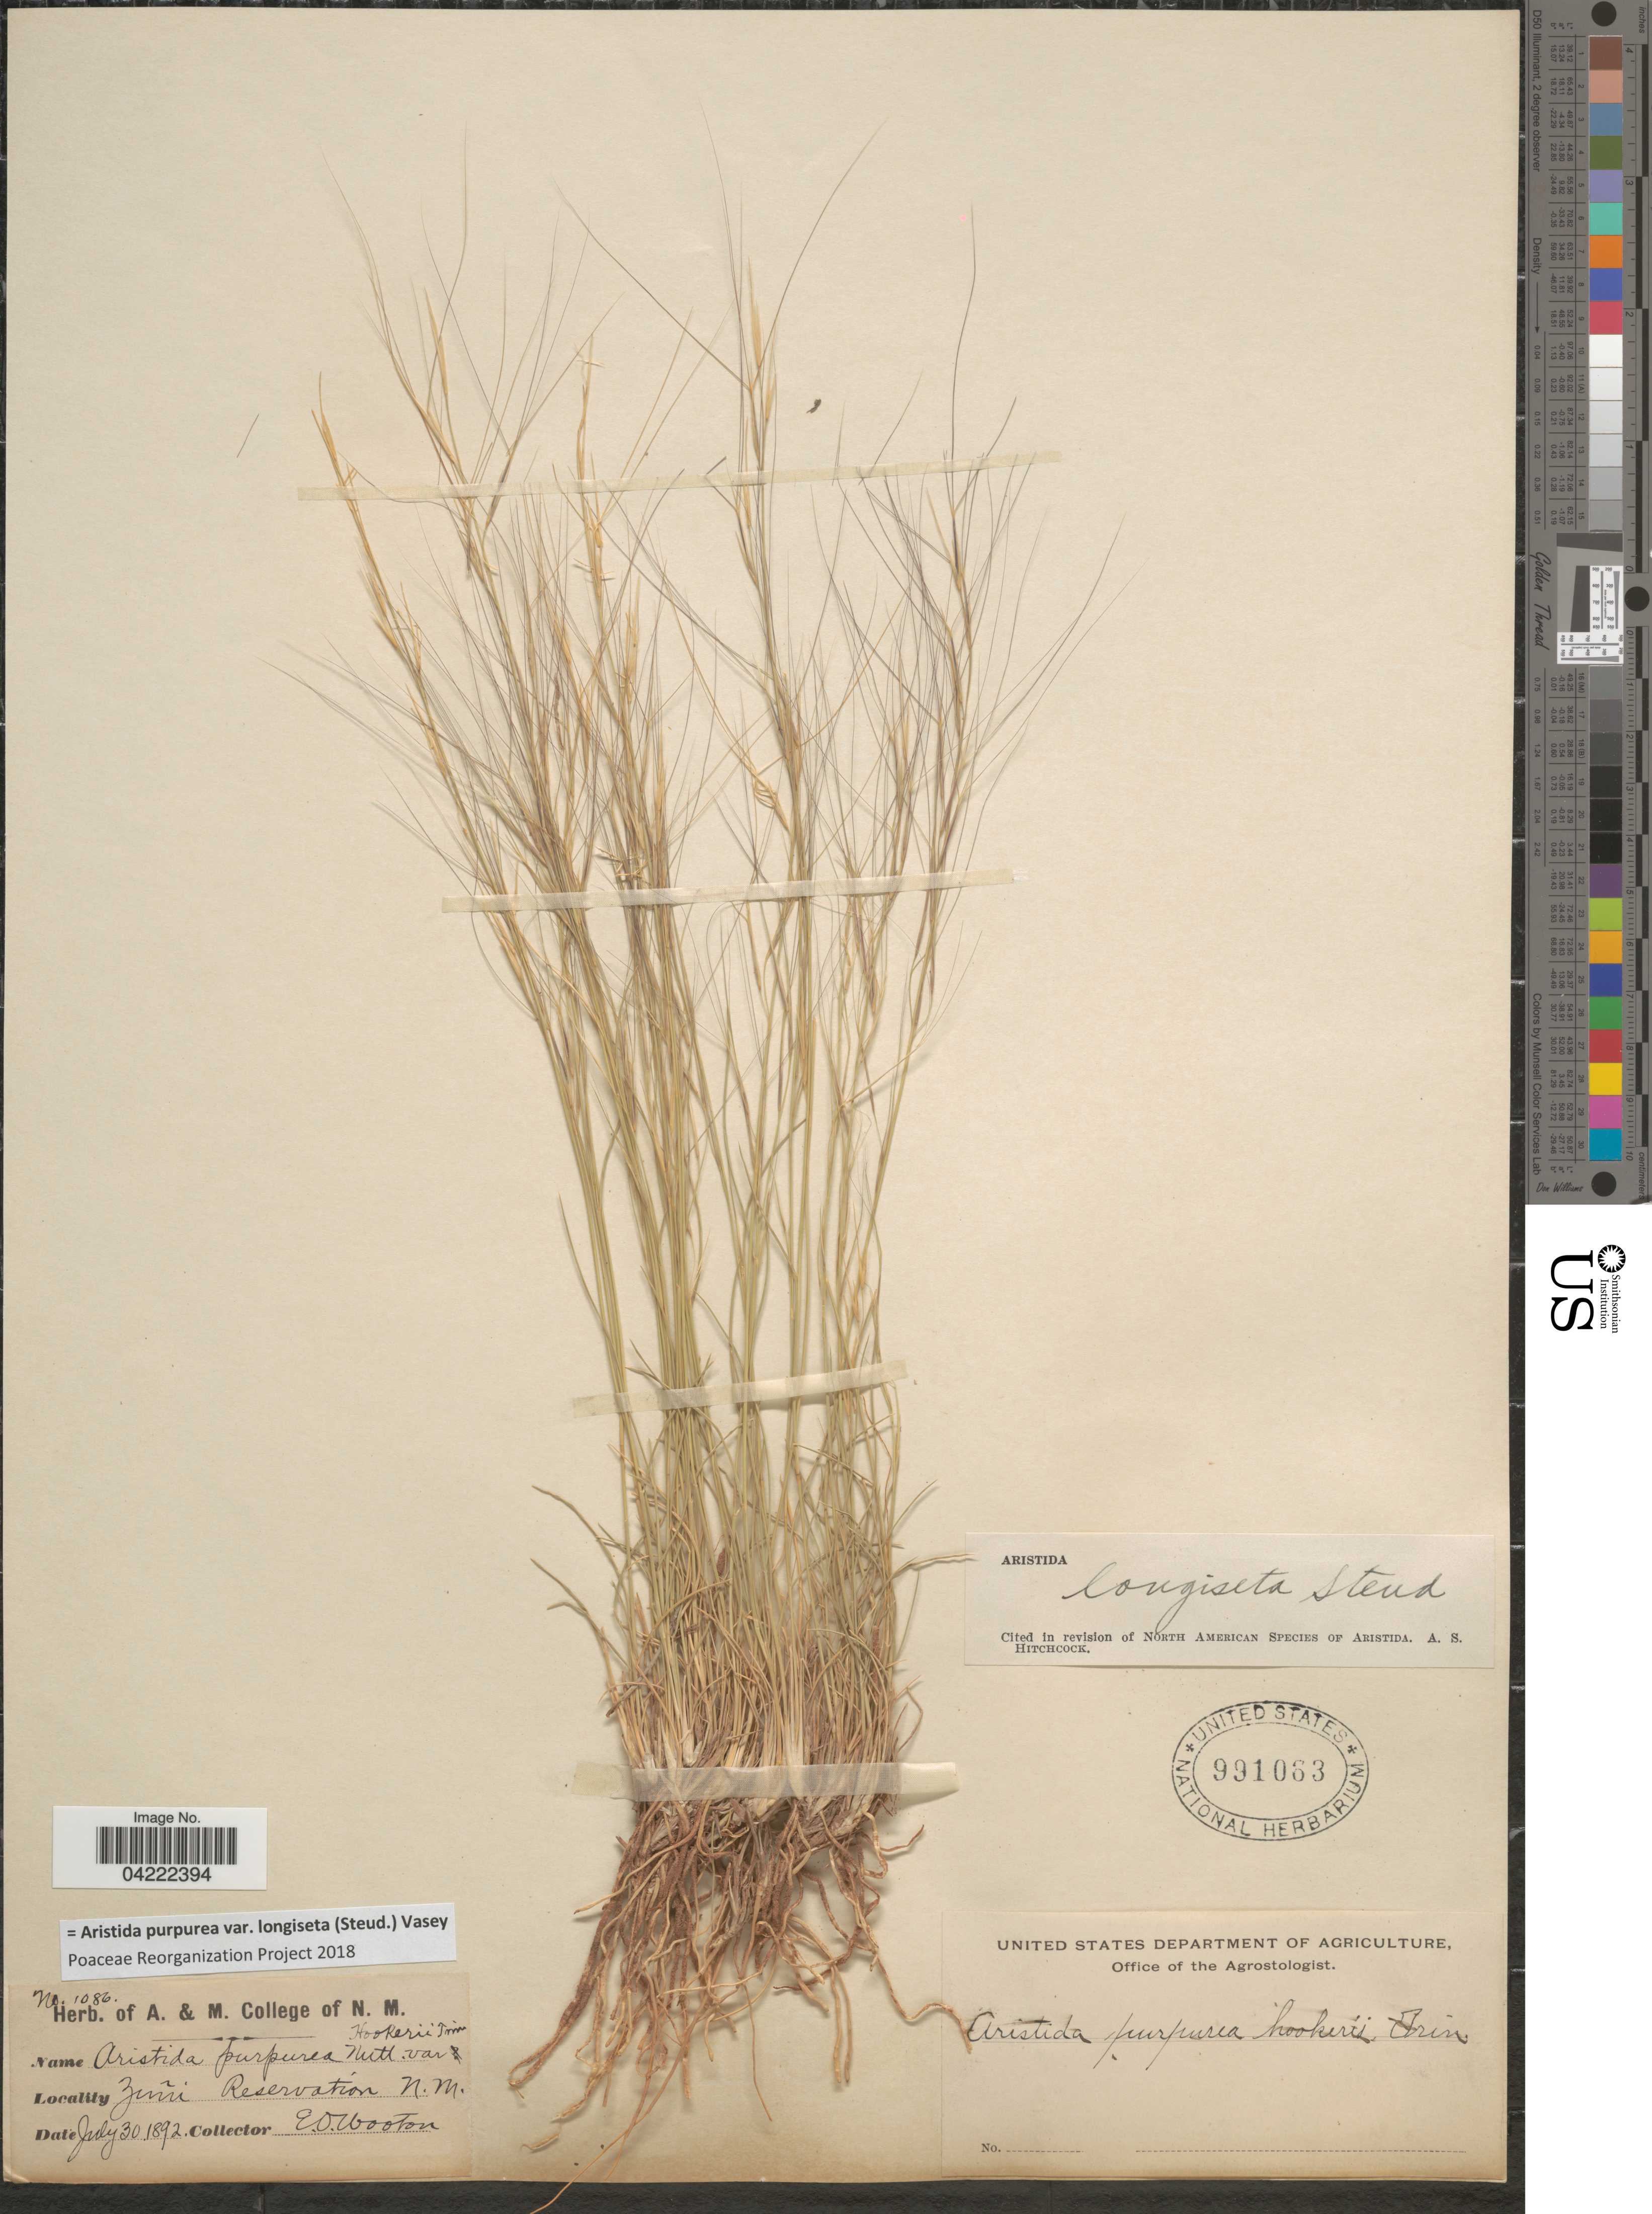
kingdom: Plantae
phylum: Tracheophyta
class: Liliopsida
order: Poales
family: Poaceae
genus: Aristida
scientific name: Aristida purpurea var. longiseta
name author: (Steud.) Vasey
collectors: E. O. Wooton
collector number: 1086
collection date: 1892-07-30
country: United States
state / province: New Mexico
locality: Zuñi Reservation.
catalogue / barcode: US 991063